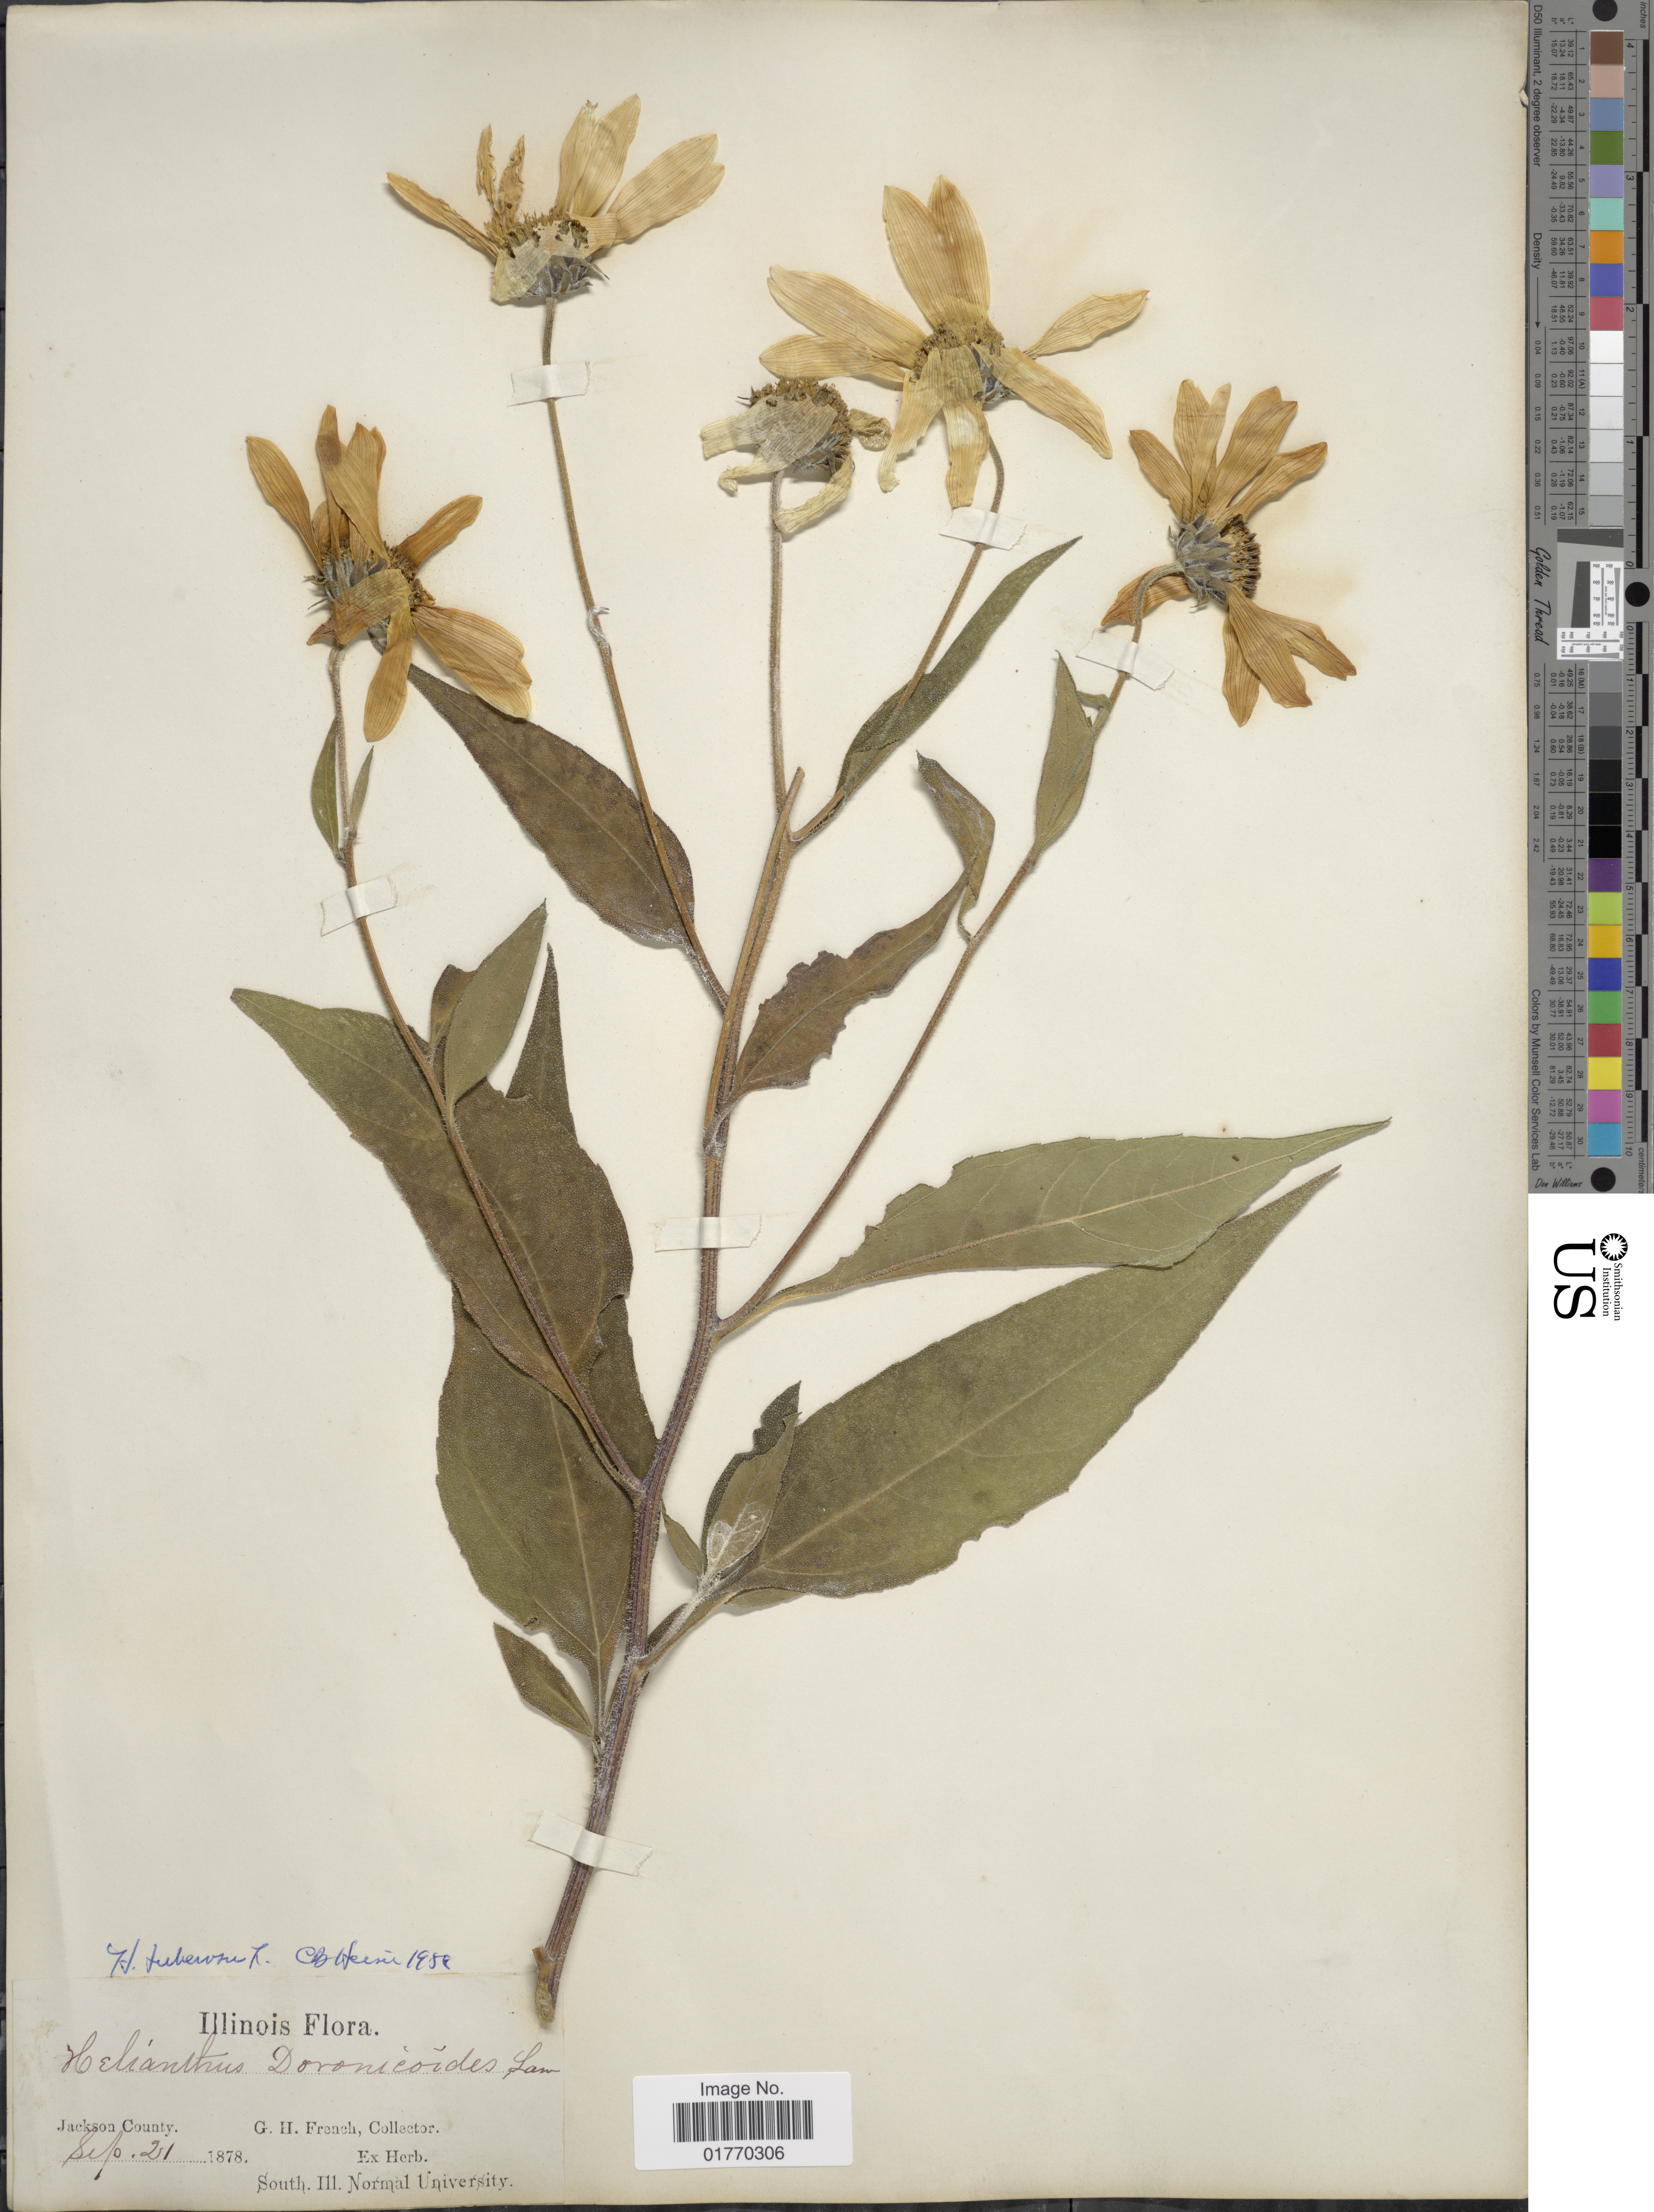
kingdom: Plantae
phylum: Tracheophyta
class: Magnoliopsida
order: Asterales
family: Asteraceae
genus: Helianthus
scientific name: Helianthus doronocoides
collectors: G. H. French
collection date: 1878-09-21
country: United States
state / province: Illinois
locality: Jackson County